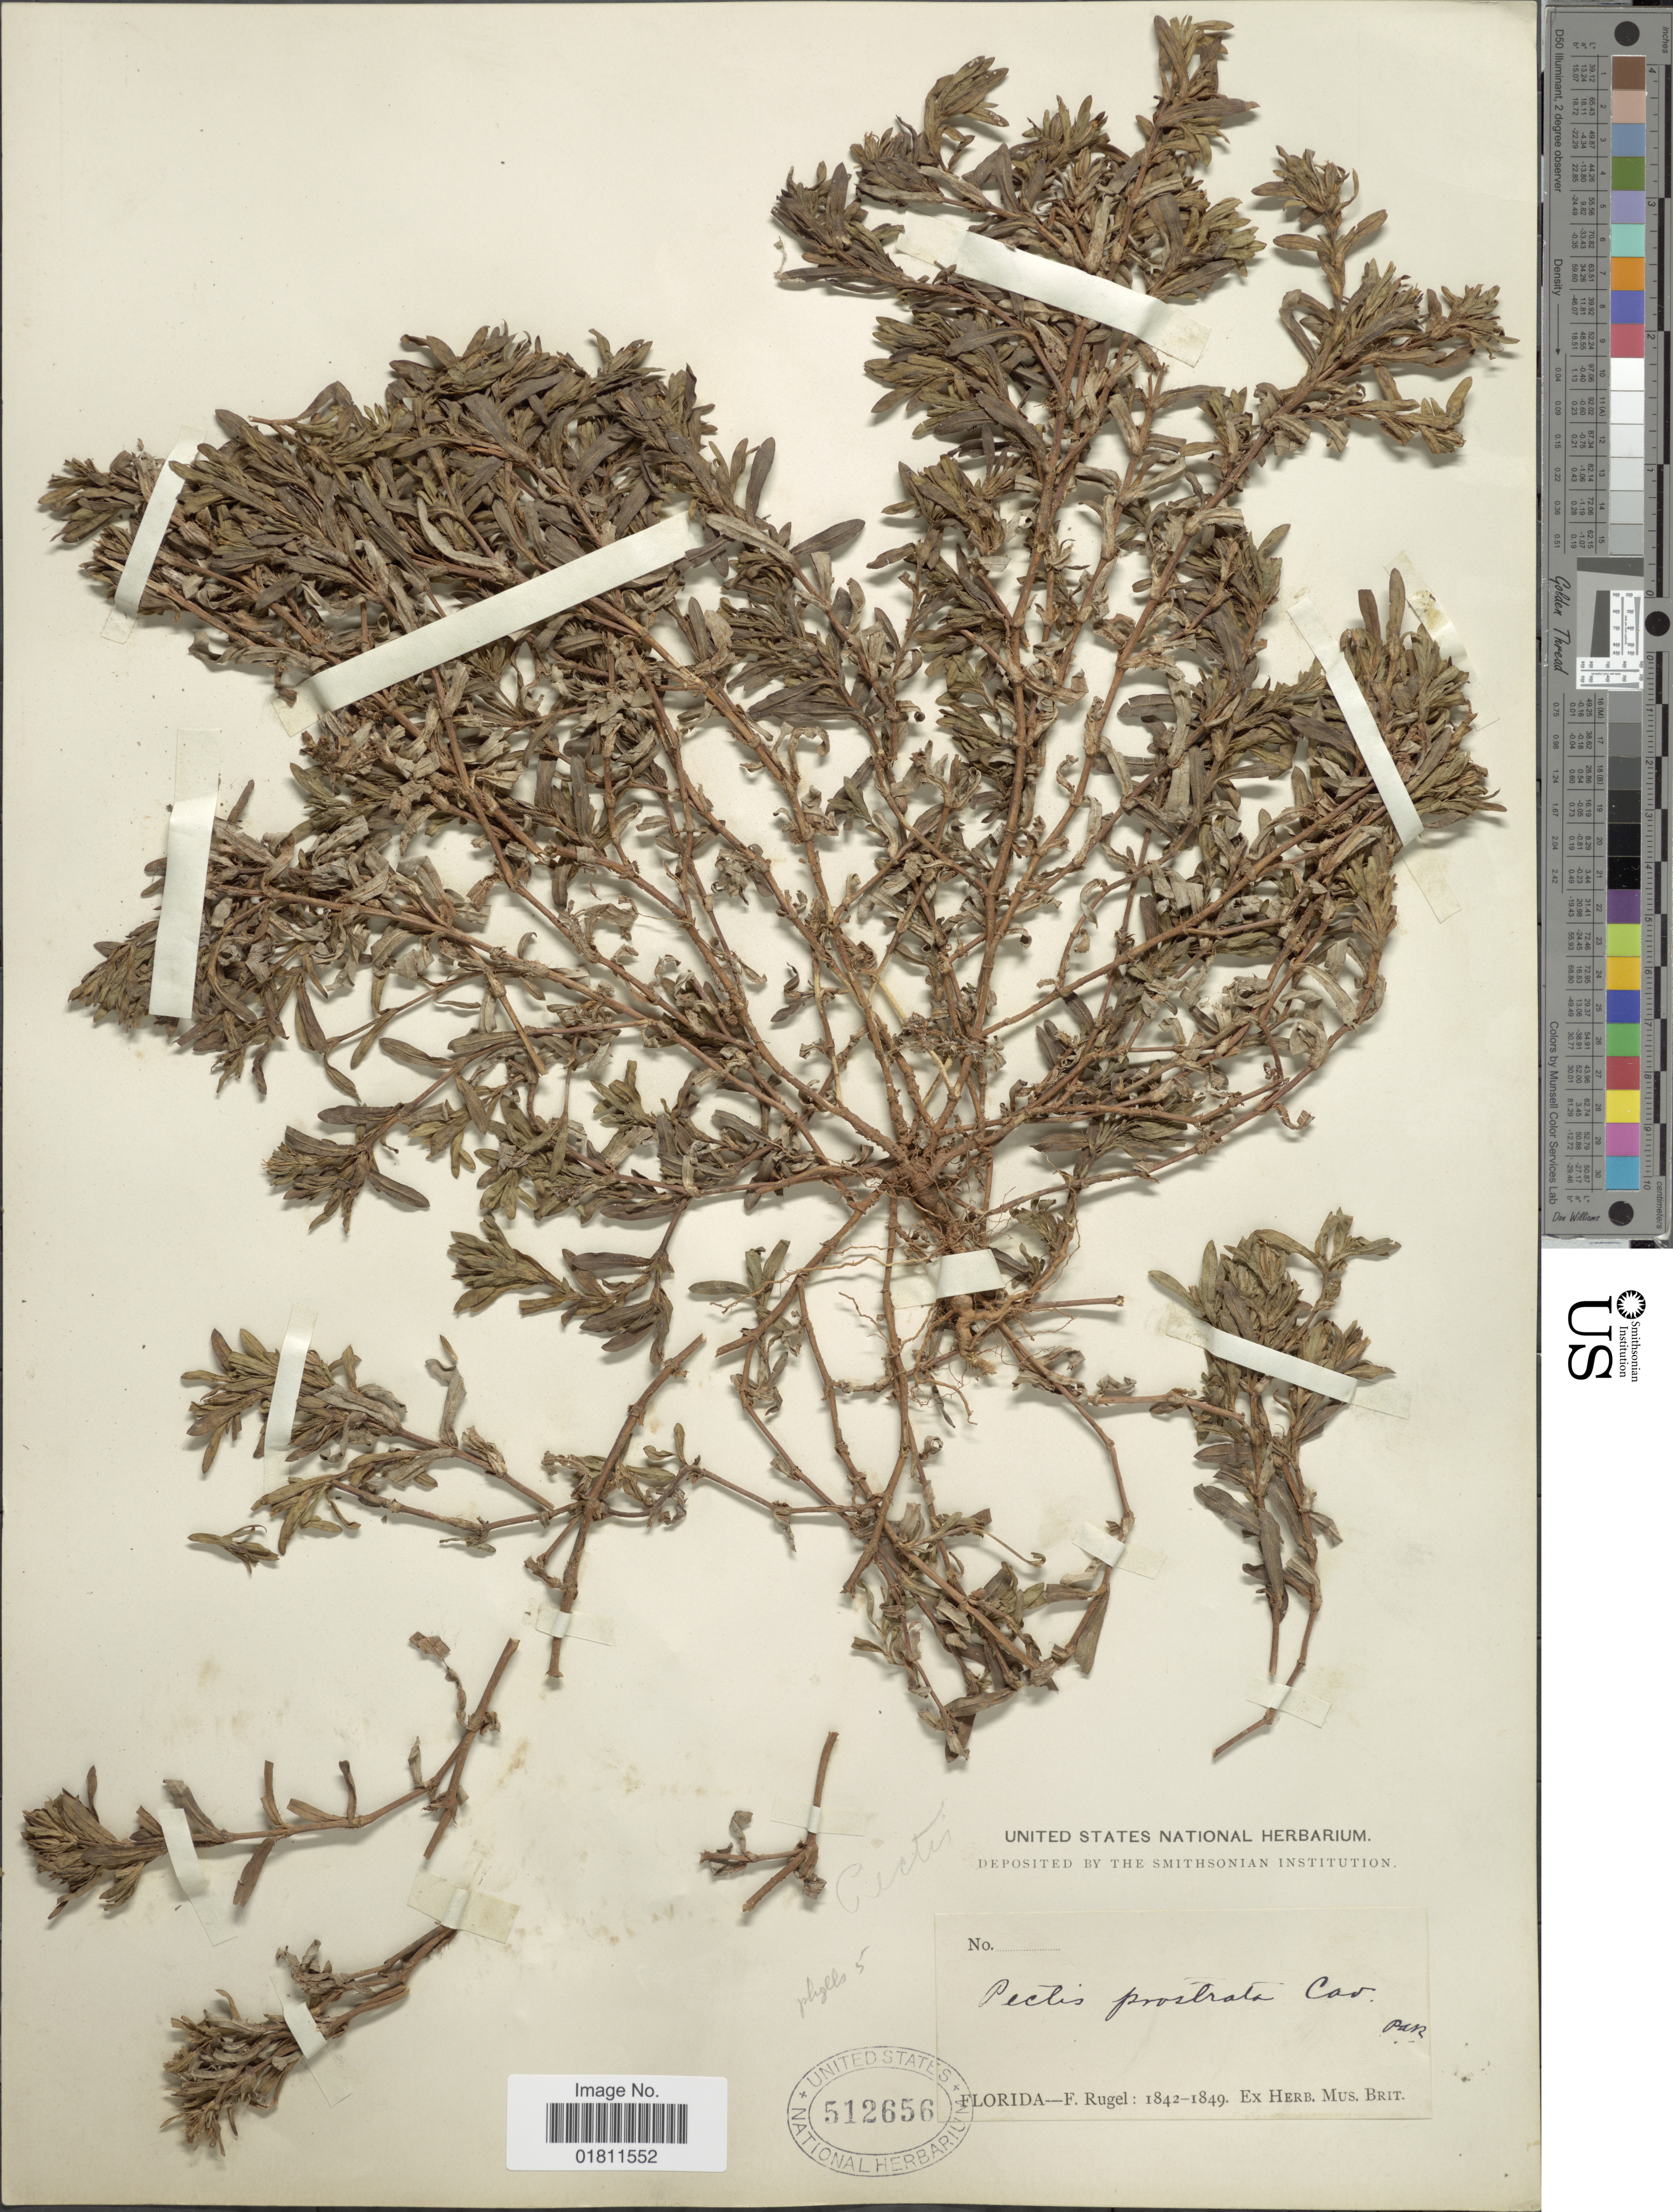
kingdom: Plantae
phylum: Tracheophyta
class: Magnoliopsida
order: Asterales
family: Asteraceae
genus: Pectis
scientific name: Pectis prostrata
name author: Cav.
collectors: F. Rugel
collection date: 1842/1849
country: United States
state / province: Florida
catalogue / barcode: US 512656